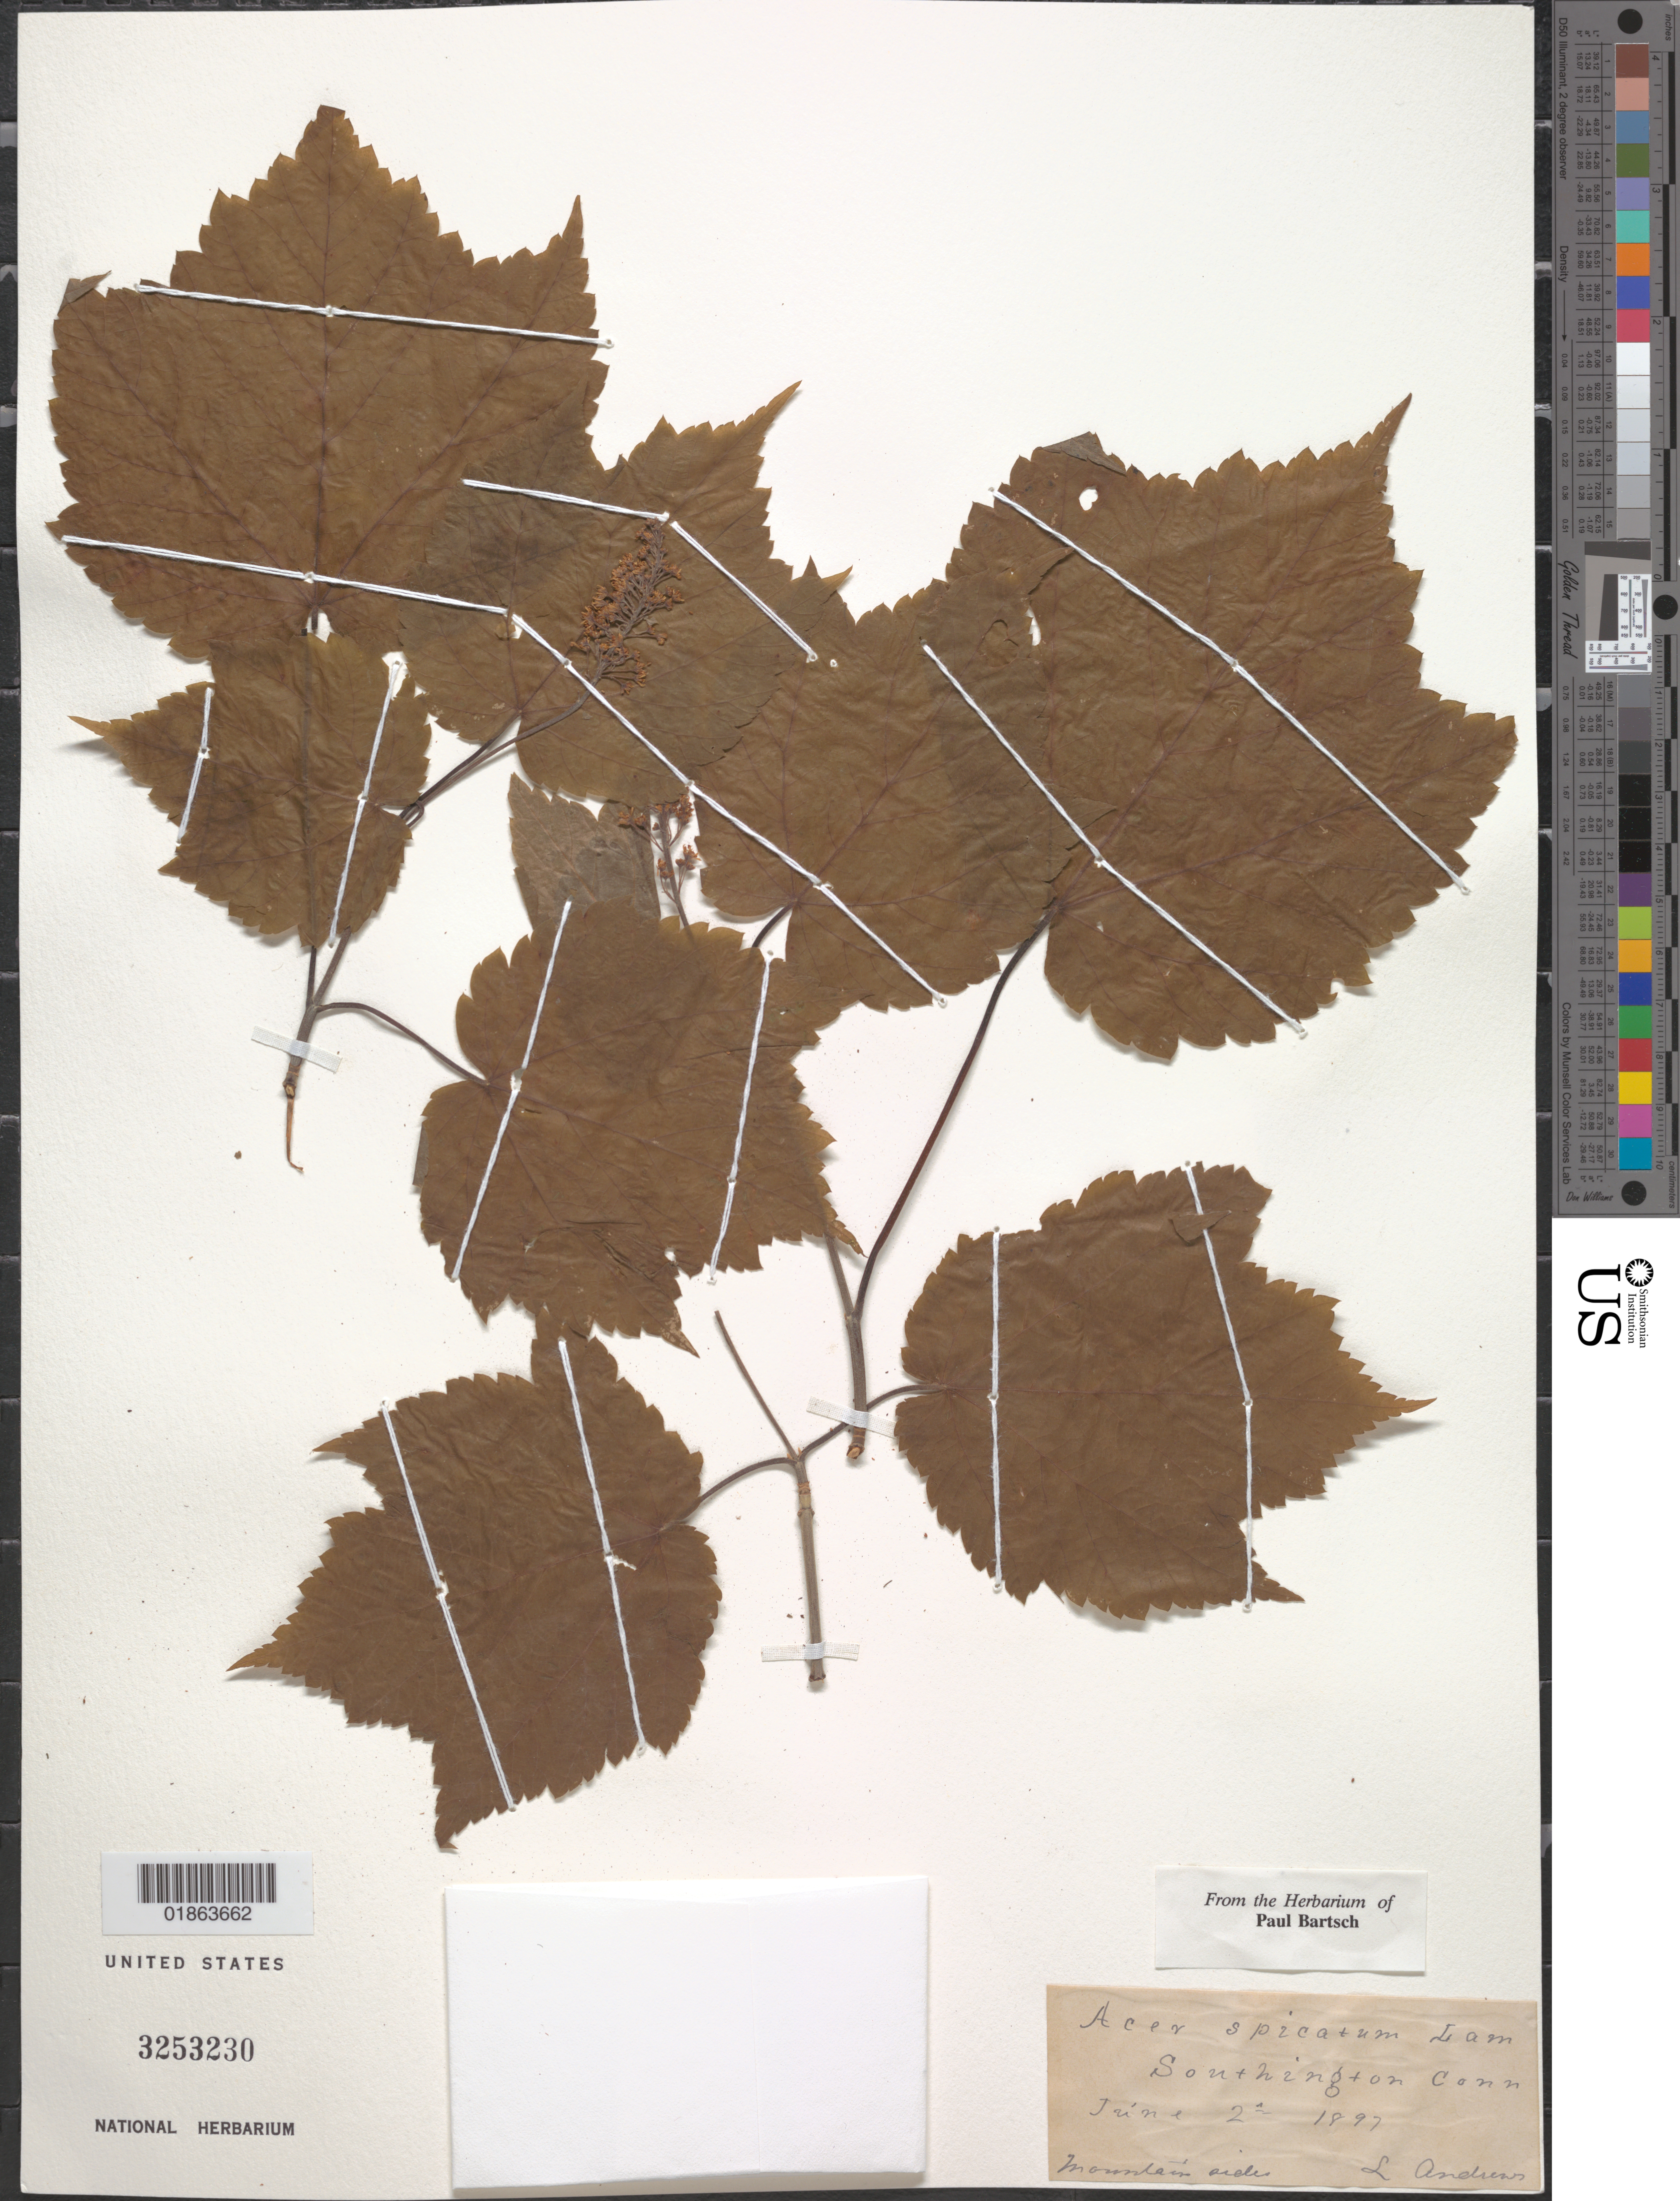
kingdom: Plantae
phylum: Tracheophyta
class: Magnoliopsida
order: Sapindales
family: Sapindaceae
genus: Acer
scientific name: Acer spicatum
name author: Lam.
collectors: L. Andrews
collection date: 1897-06-02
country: United States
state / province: Connecticut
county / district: Hartford County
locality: Southington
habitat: Mountain side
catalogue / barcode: US 3253230